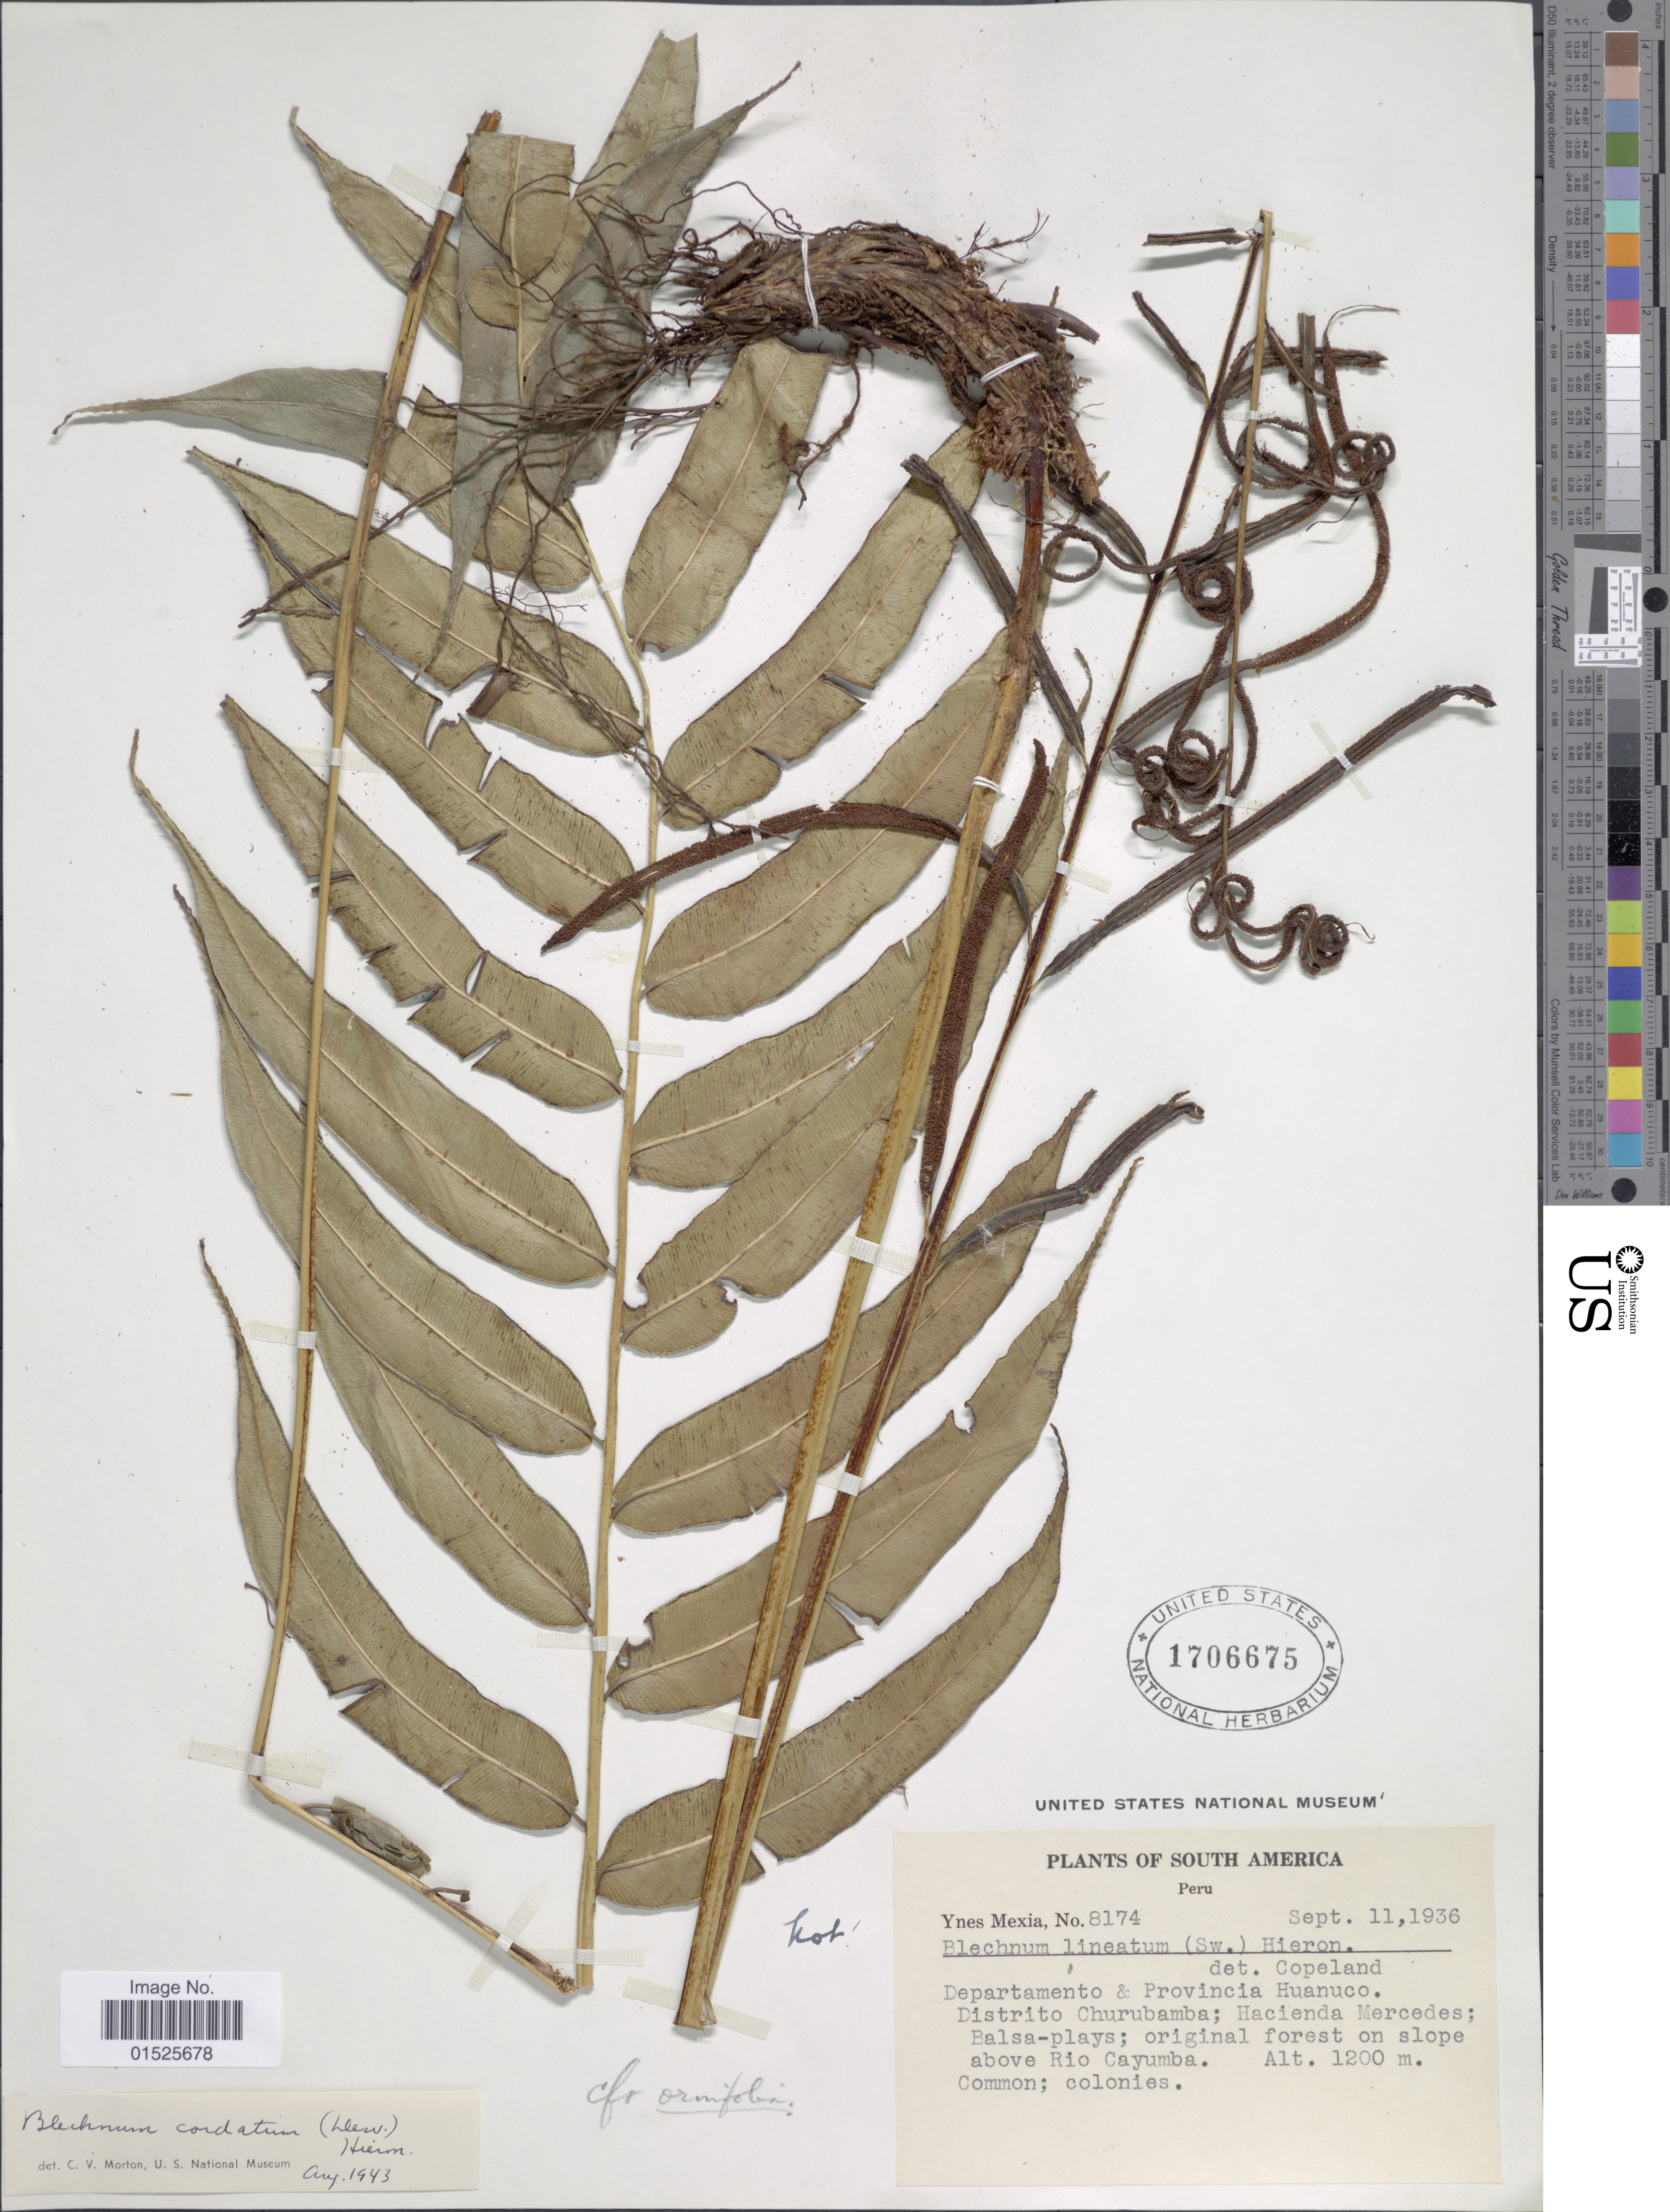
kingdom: Plantae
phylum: Tracheophyta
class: Polypodiopsida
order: Polypodiales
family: Blechnaceae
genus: Blechnum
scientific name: Blechnum cordatum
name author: (Desv.) Hieron.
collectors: Y. Mexia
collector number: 8174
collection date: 1936-09-11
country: Peru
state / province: Huánuco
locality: Departmento Huanuco, Distrito Churubamba; Hacienda Mercedes; Balsa-plays; original forest on slope above Rio Cayumba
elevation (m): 1200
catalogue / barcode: US 1706675